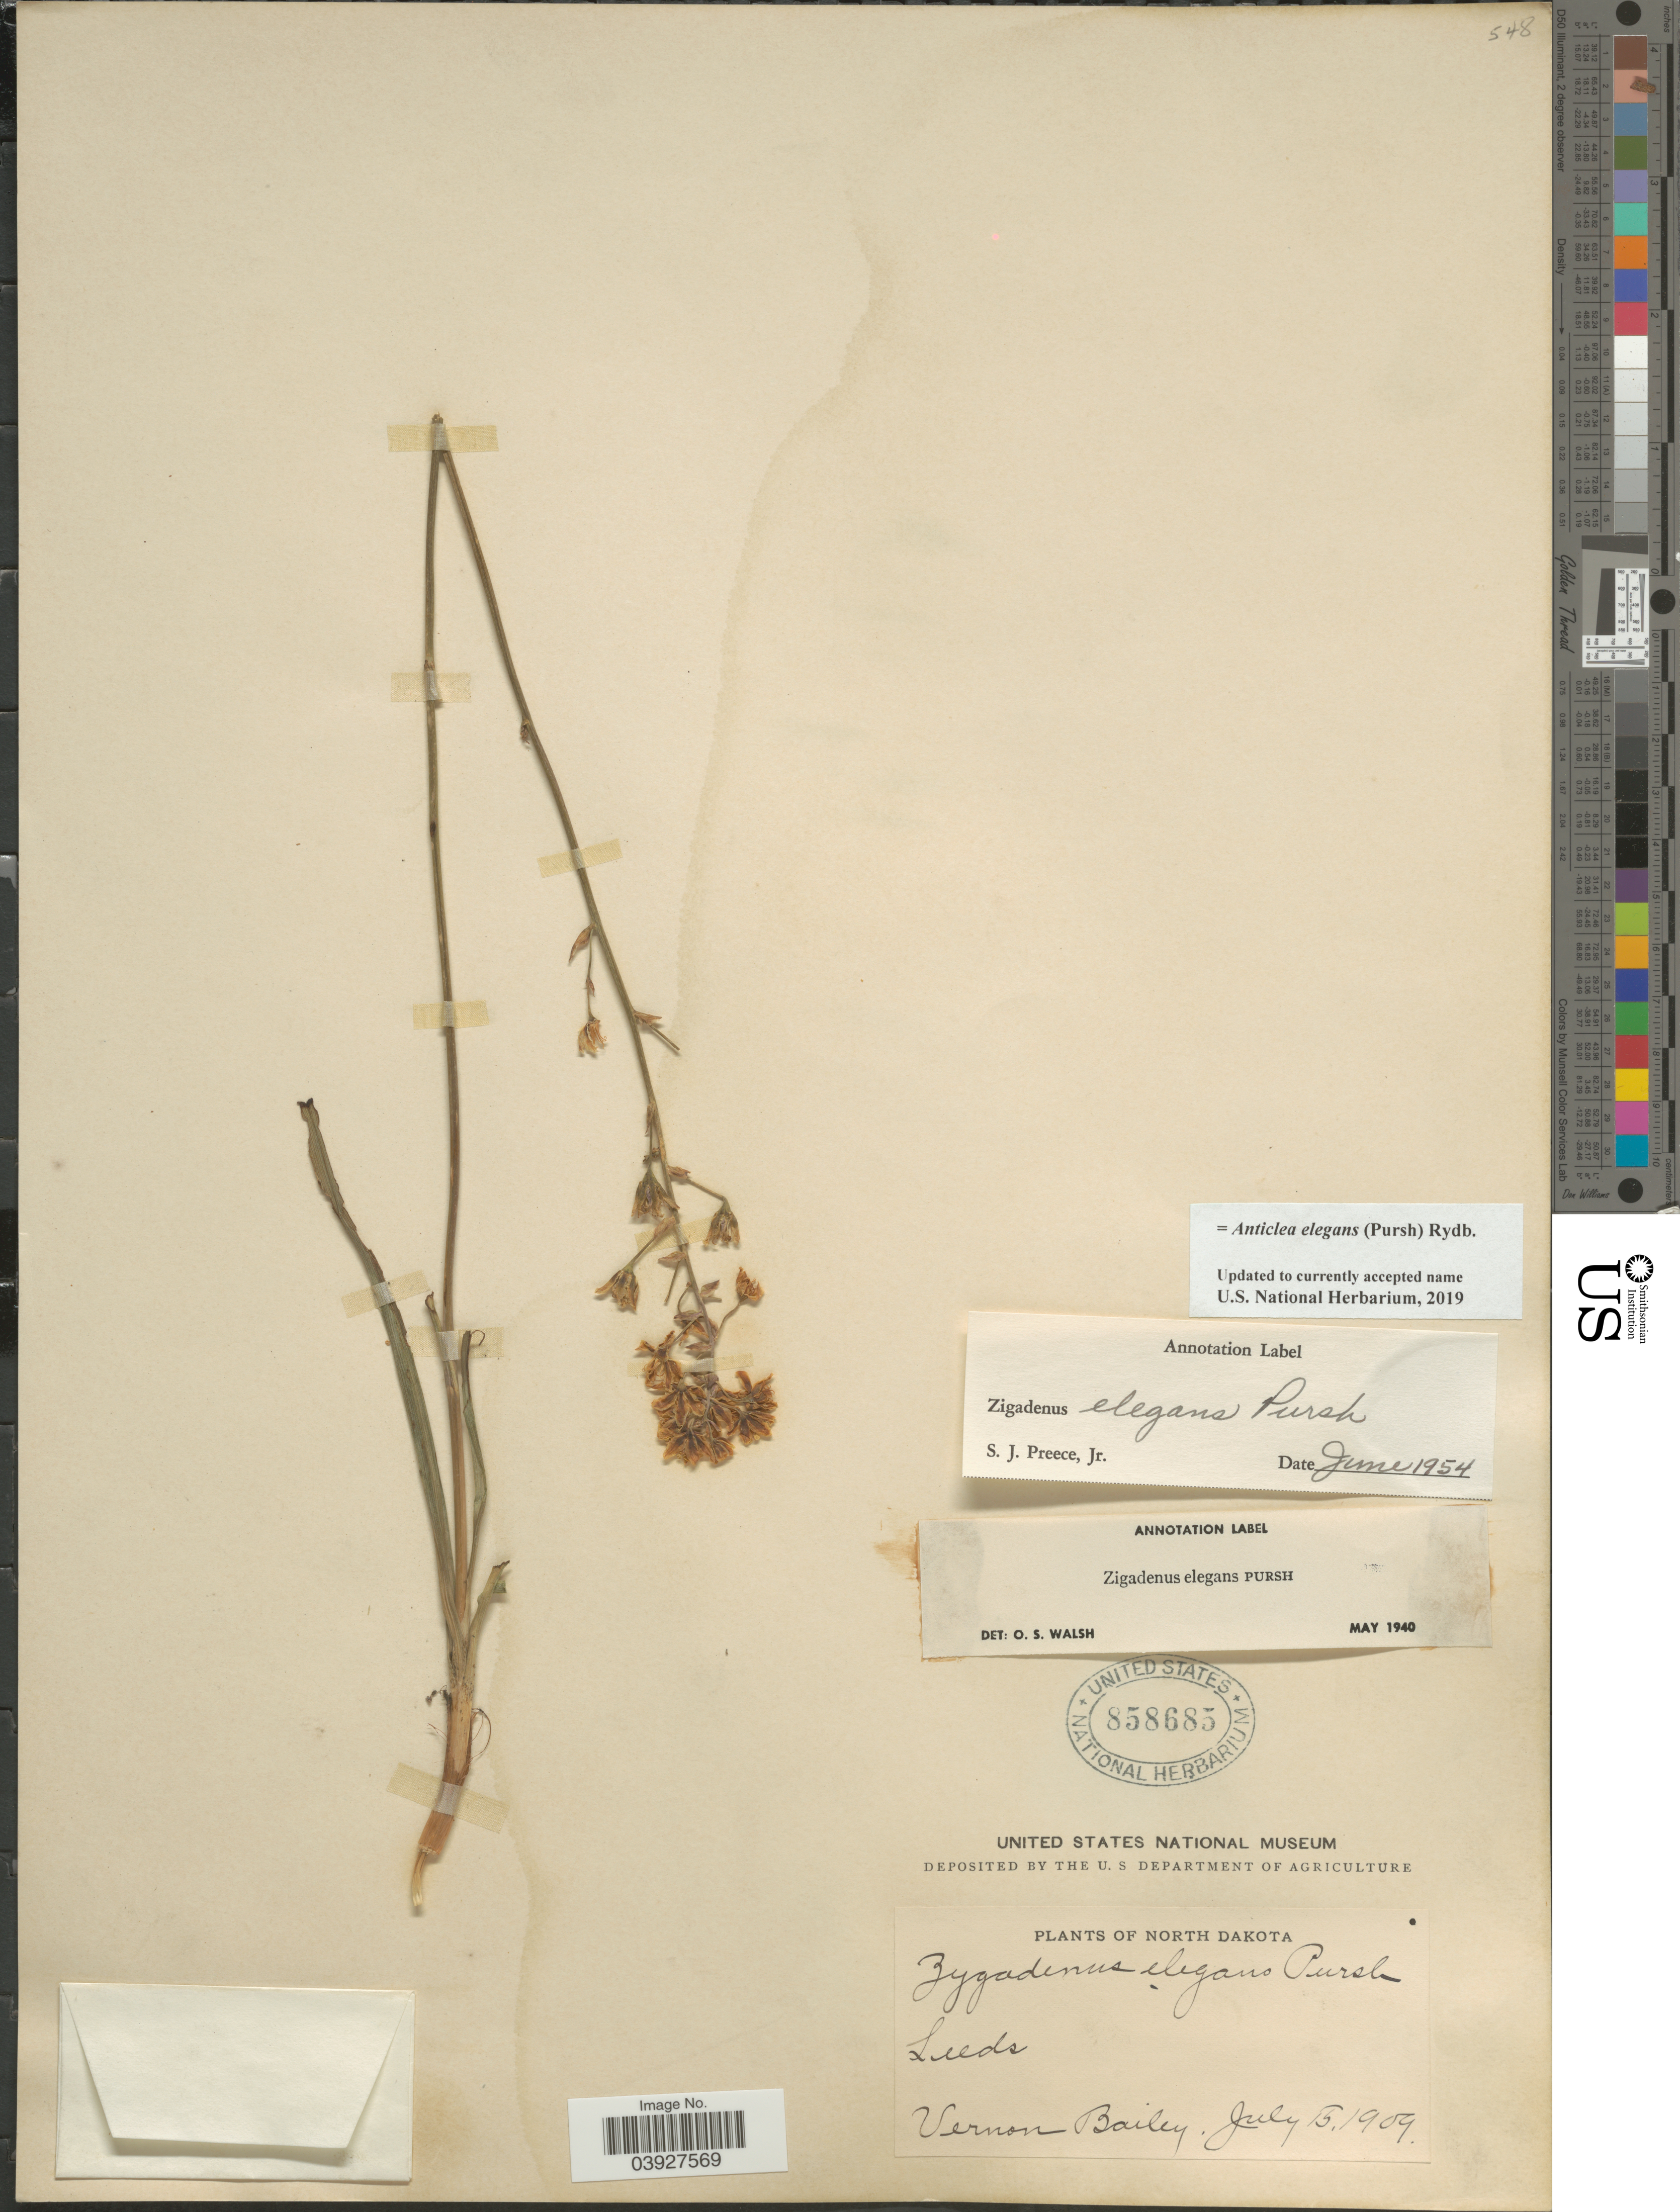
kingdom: Plantae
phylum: Tracheophyta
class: Liliopsida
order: Liliales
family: Melanthiaceae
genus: Anticlea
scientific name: Anticlea elegans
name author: (Pursh) Rydb.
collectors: V. O. Bailey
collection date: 1909-07-15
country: United States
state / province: North Dakota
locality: Leeds.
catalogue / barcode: US 858685